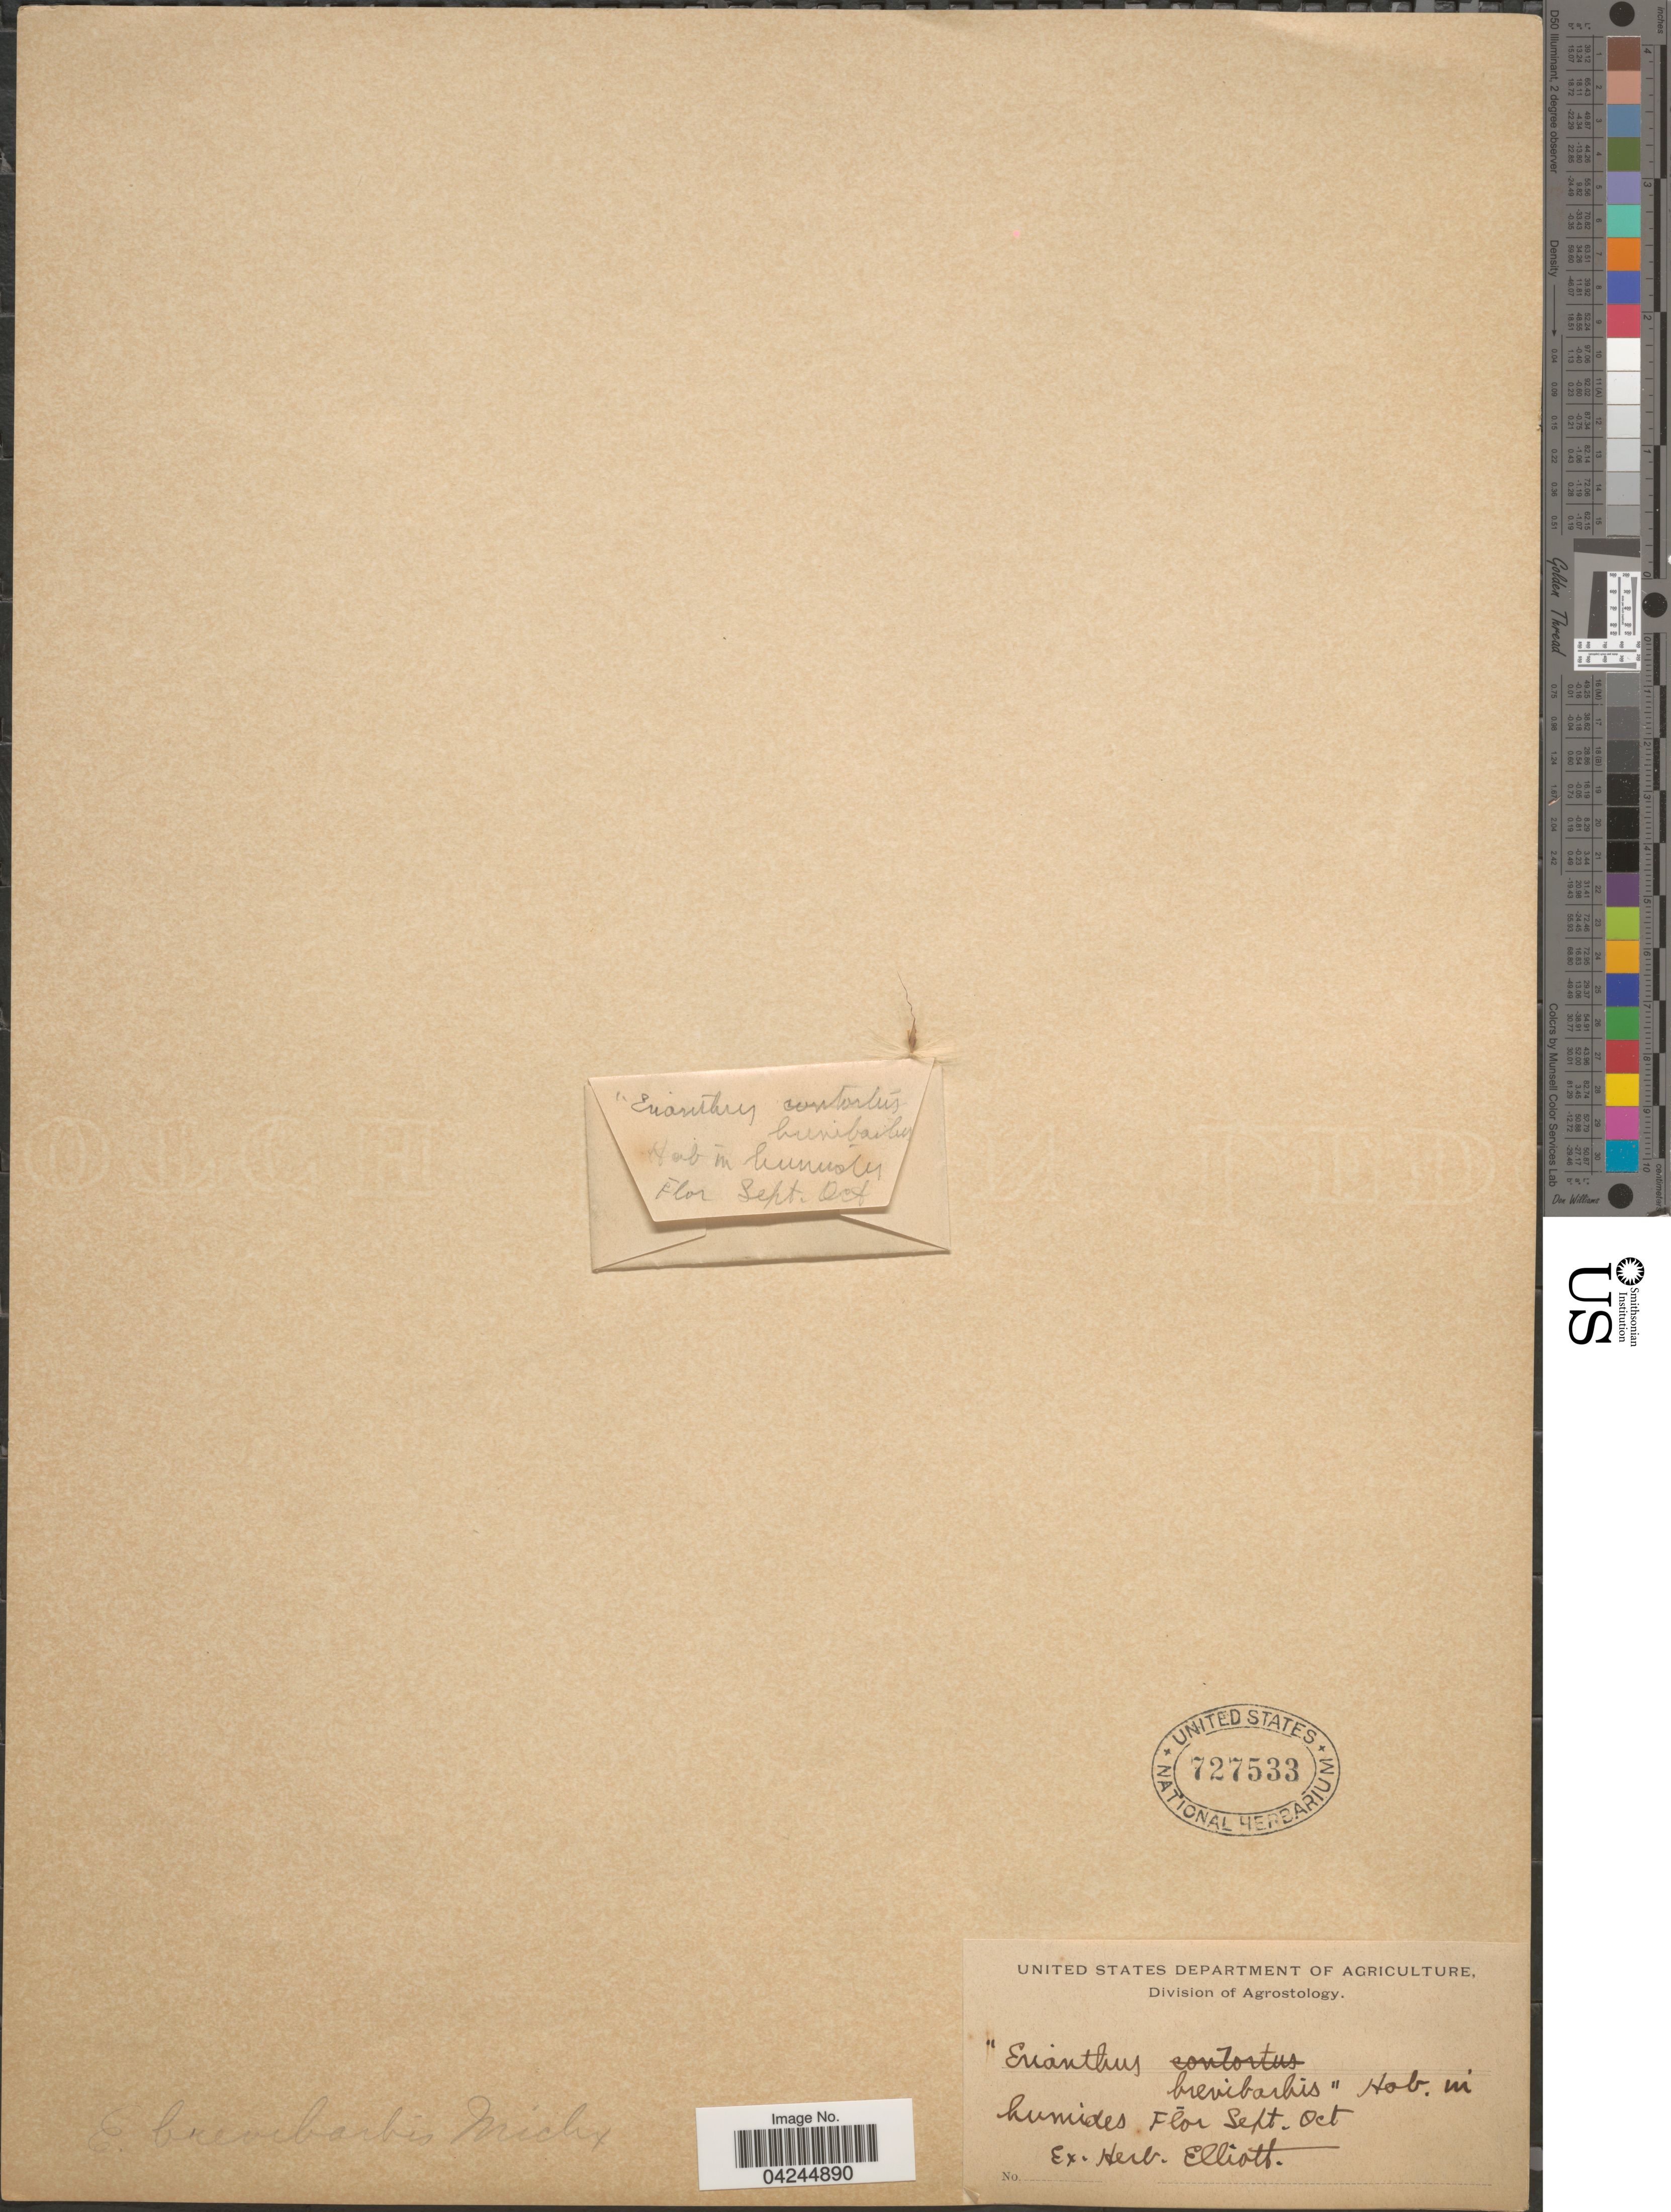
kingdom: Plantae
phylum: Tracheophyta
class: Liliopsida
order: Poales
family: Poaceae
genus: Erianthus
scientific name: Erianthus brevibarbis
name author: Michx.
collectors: ex herb. Elliott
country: United States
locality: Humides Flor.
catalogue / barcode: US 727533